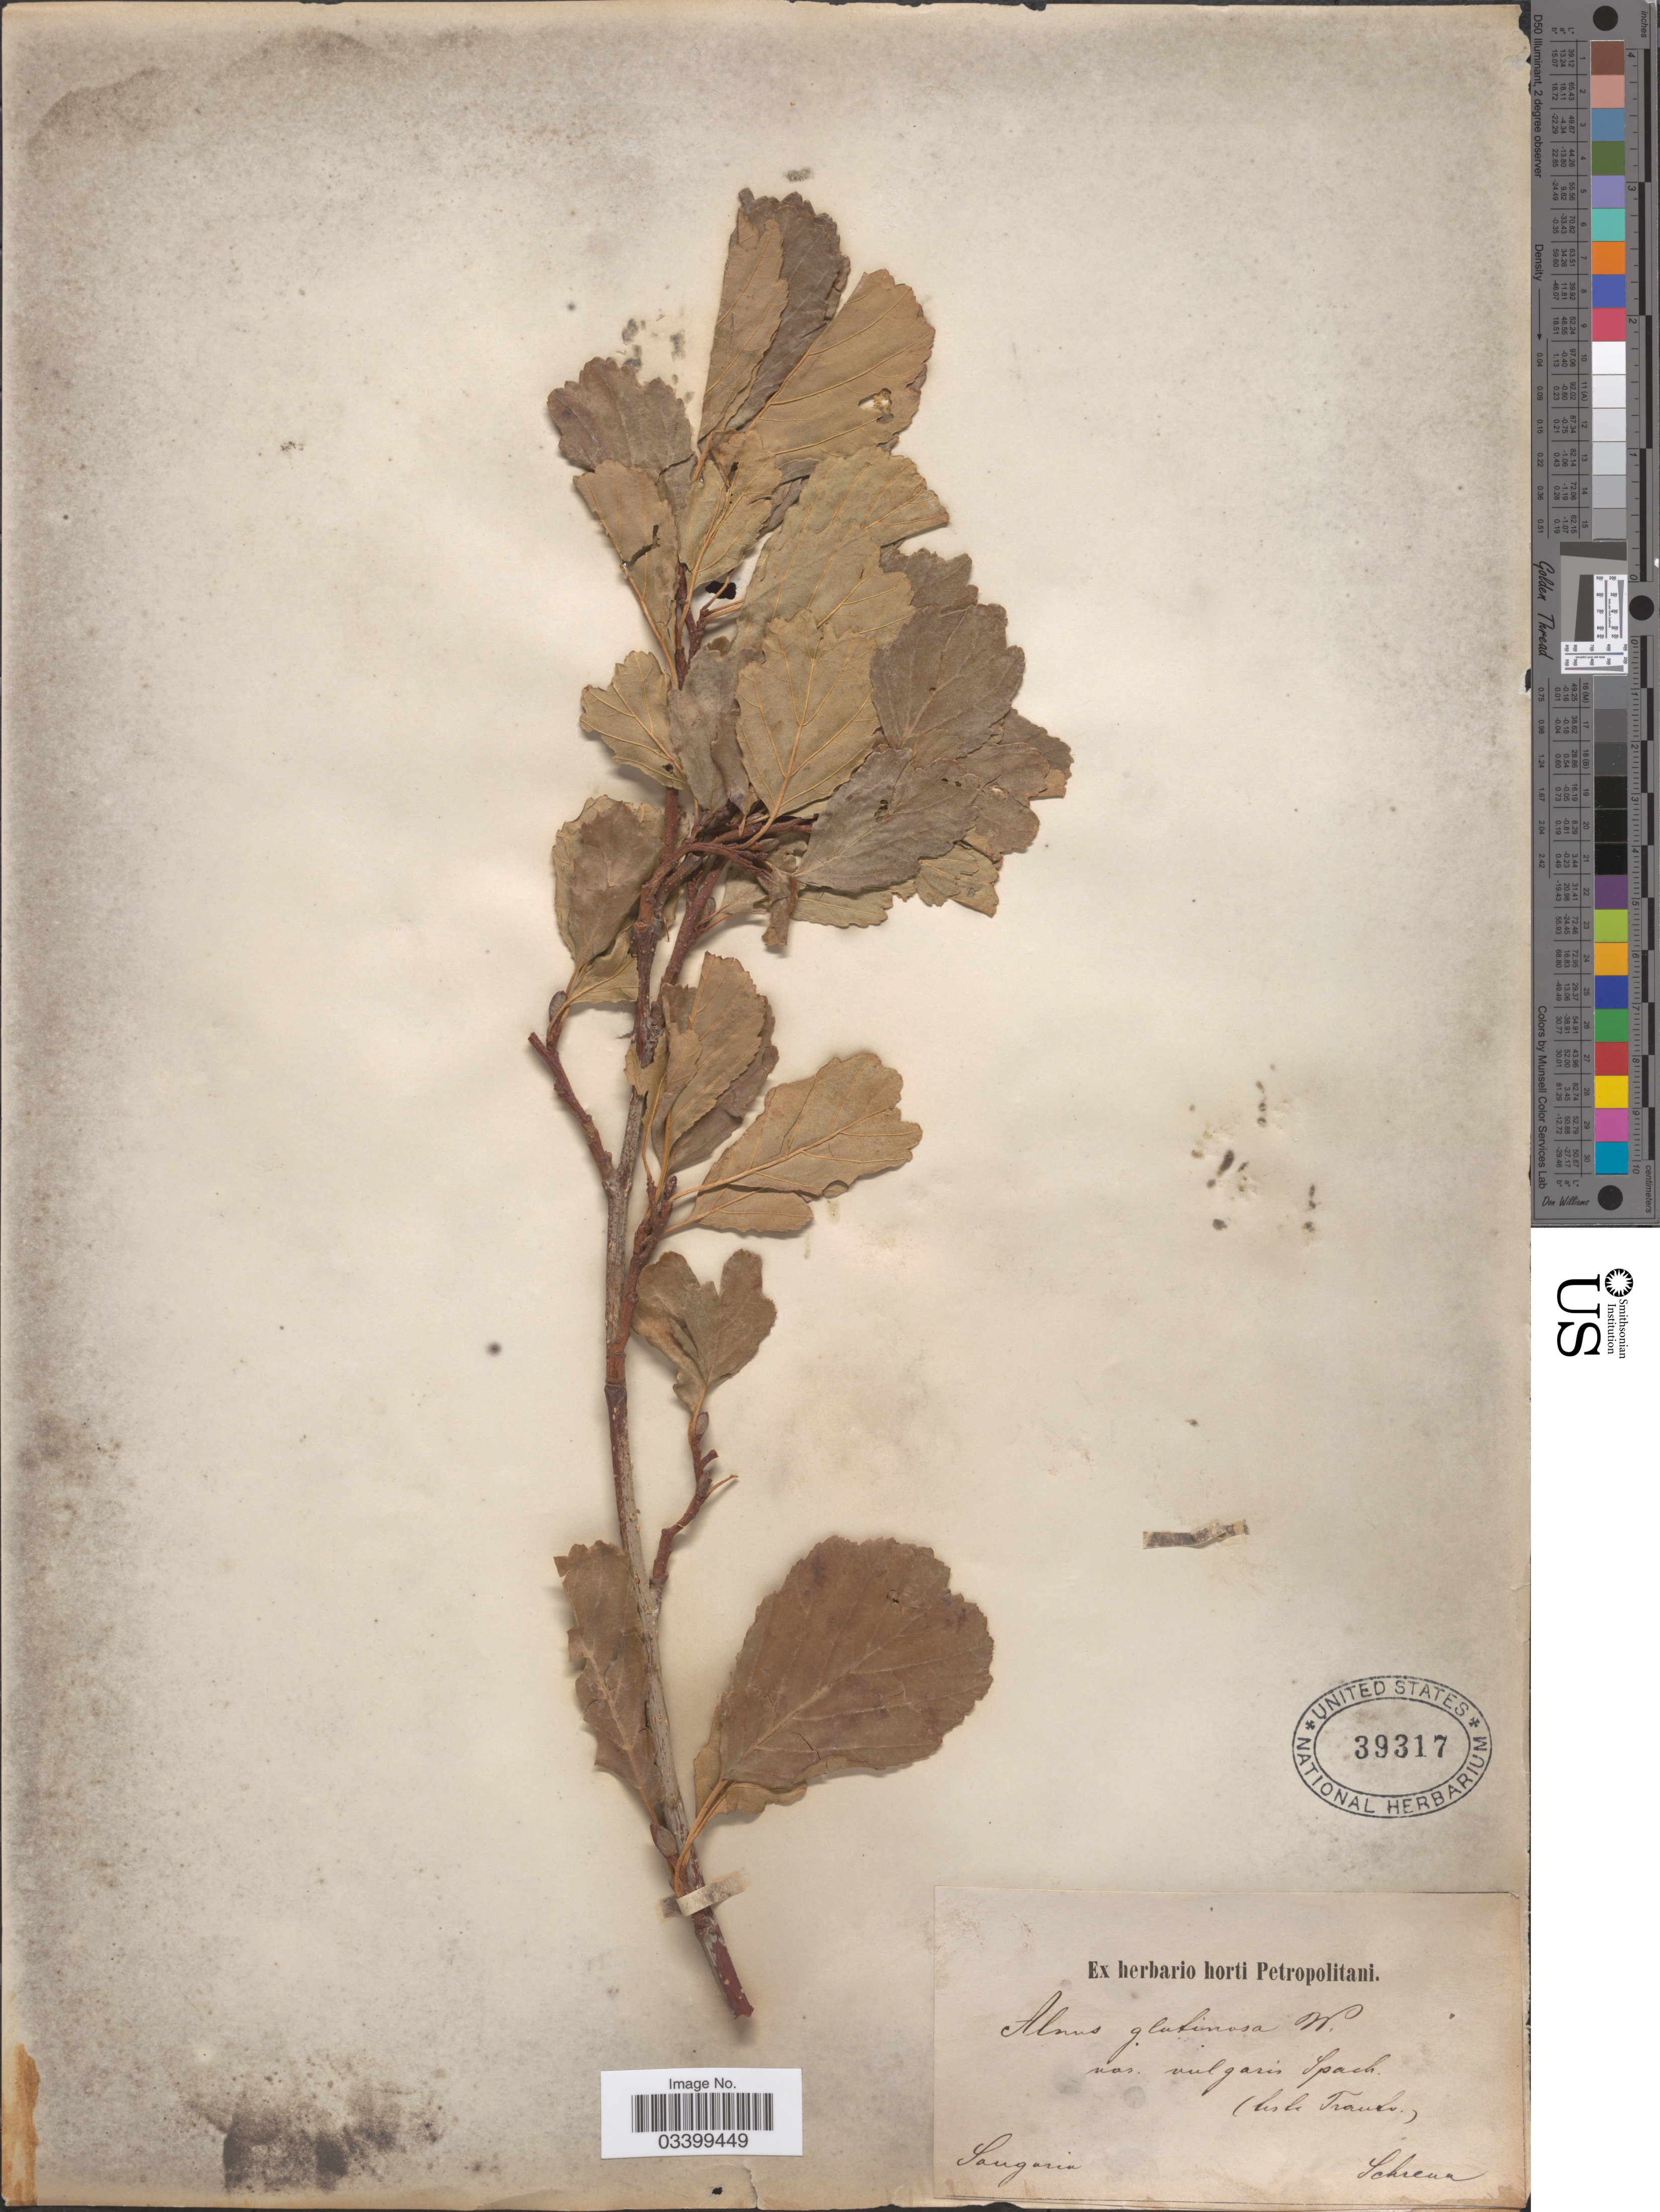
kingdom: Plantae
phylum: Tracheophyta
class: Magnoliopsida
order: Fagales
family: Betulaceae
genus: Alnus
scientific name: Alnus glutinosa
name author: (L.) Gaertn.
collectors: A.G. Schrenk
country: Kazakhstan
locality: Songoria.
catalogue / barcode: US 39317